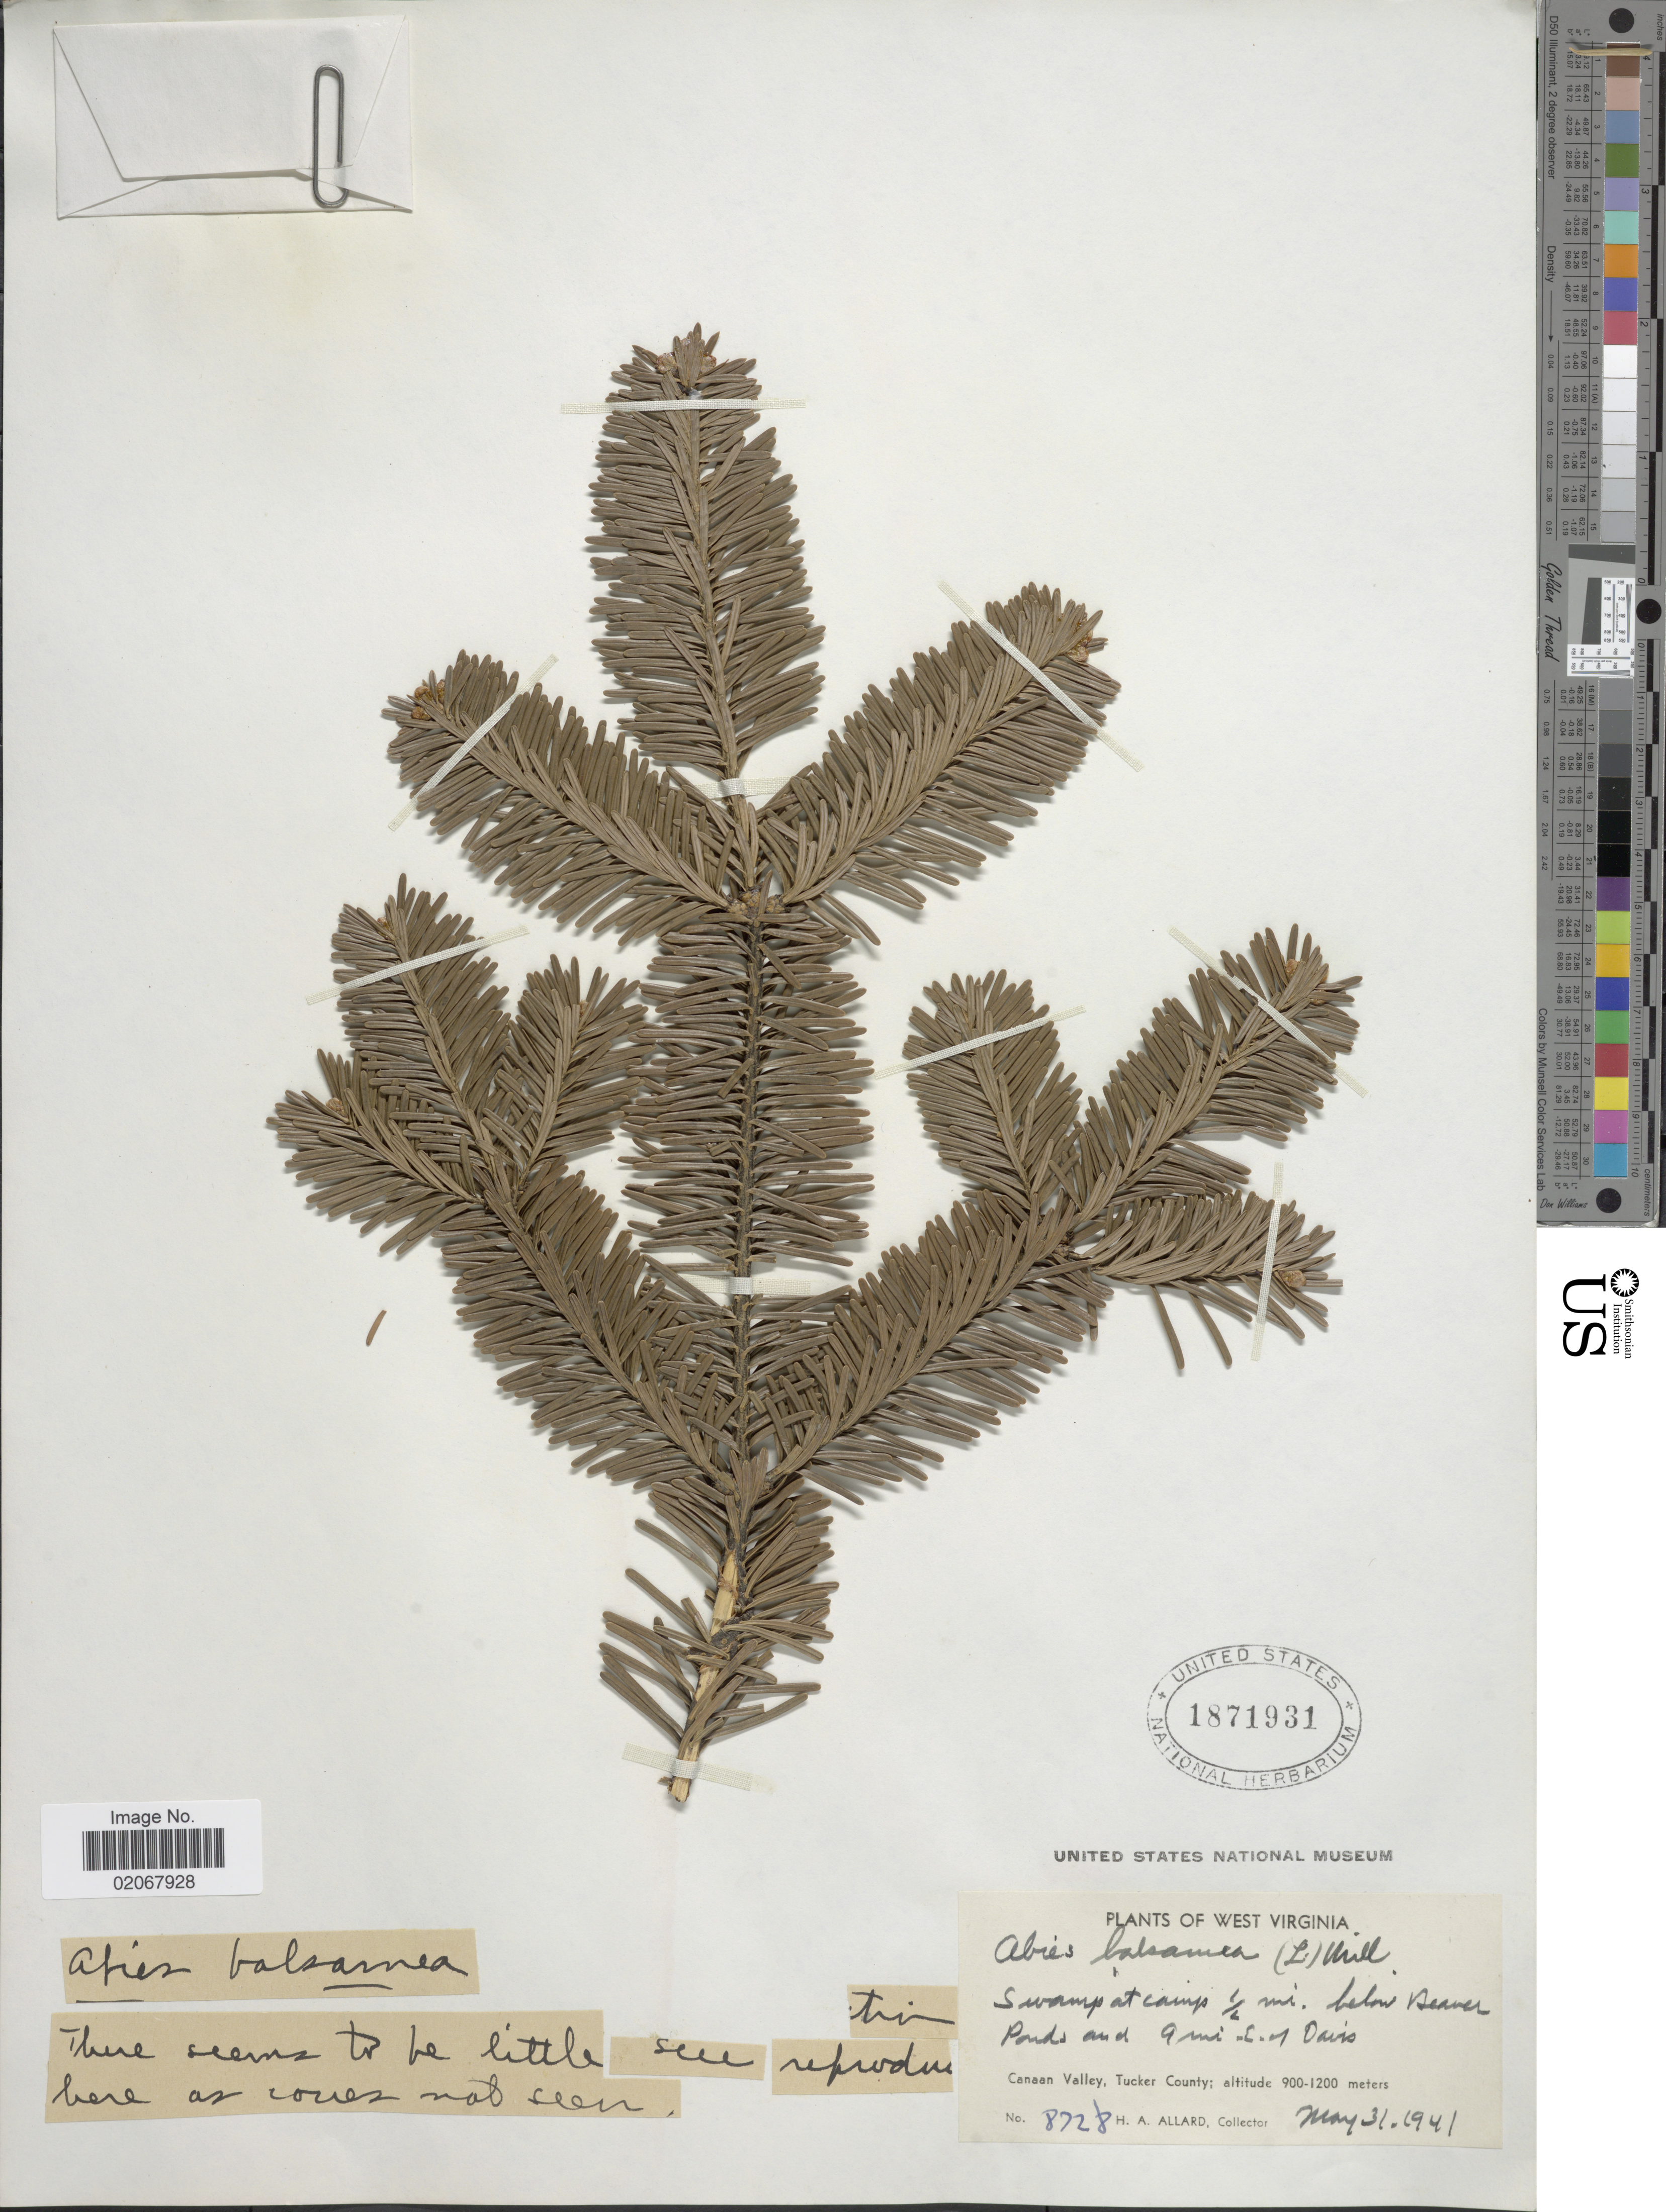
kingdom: Plantae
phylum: Tracheophyta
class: Pinopsida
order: Pinales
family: Pinaceae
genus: Abies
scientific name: Abies balsamea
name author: (L.) Mill.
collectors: H. A. Allard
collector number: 8728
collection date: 1941-05-31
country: United States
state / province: West Virginia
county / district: Tucker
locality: Canaan Valley, Tucker County, Below Beaver Ponds and 9 mi. S of Davis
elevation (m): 900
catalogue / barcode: US 1871931